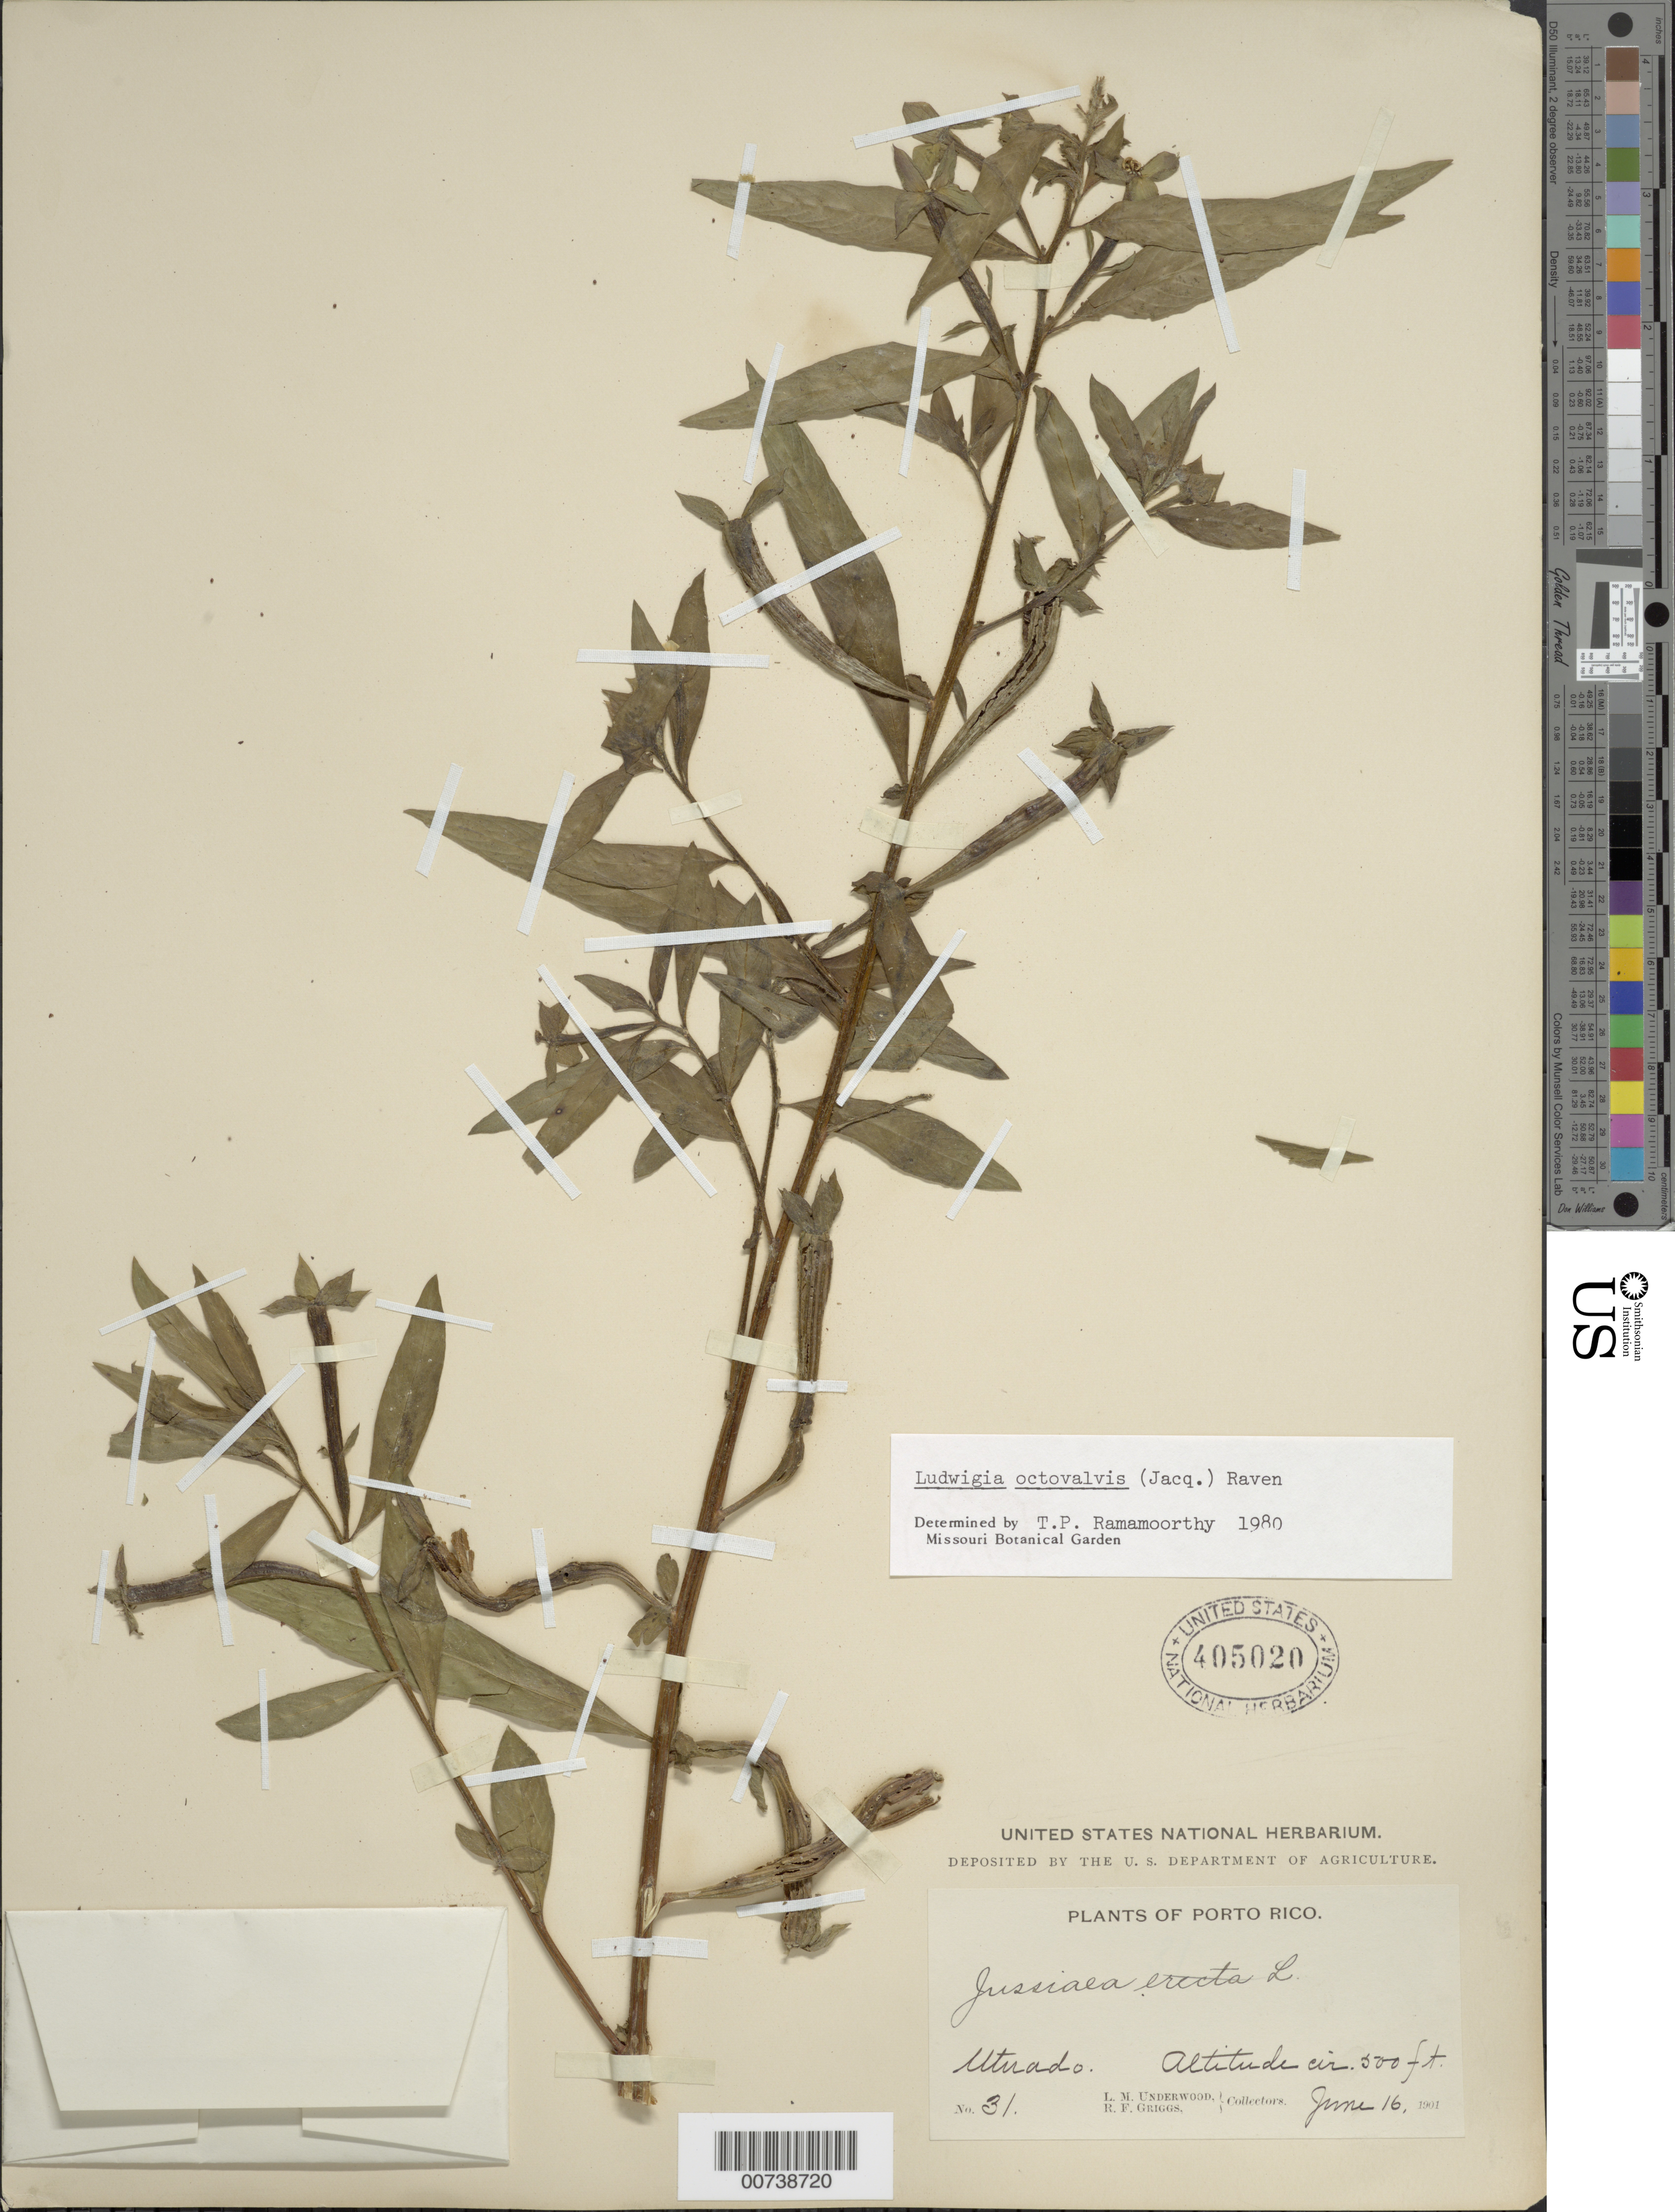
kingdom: Plantae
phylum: Tracheophyta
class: Magnoliopsida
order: Myrtales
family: Onagraceae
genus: Ludwigia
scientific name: Ludwigia octovalvis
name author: (Jacq.) P.H. Raven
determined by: Ramamoorthy, T. P.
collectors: L. M. Underwood & R. F. Griggs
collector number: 31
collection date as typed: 16 Jun 1901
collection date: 1901-06-16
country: Puerto Rico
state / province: Utuado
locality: Utuado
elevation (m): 152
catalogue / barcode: US 405020